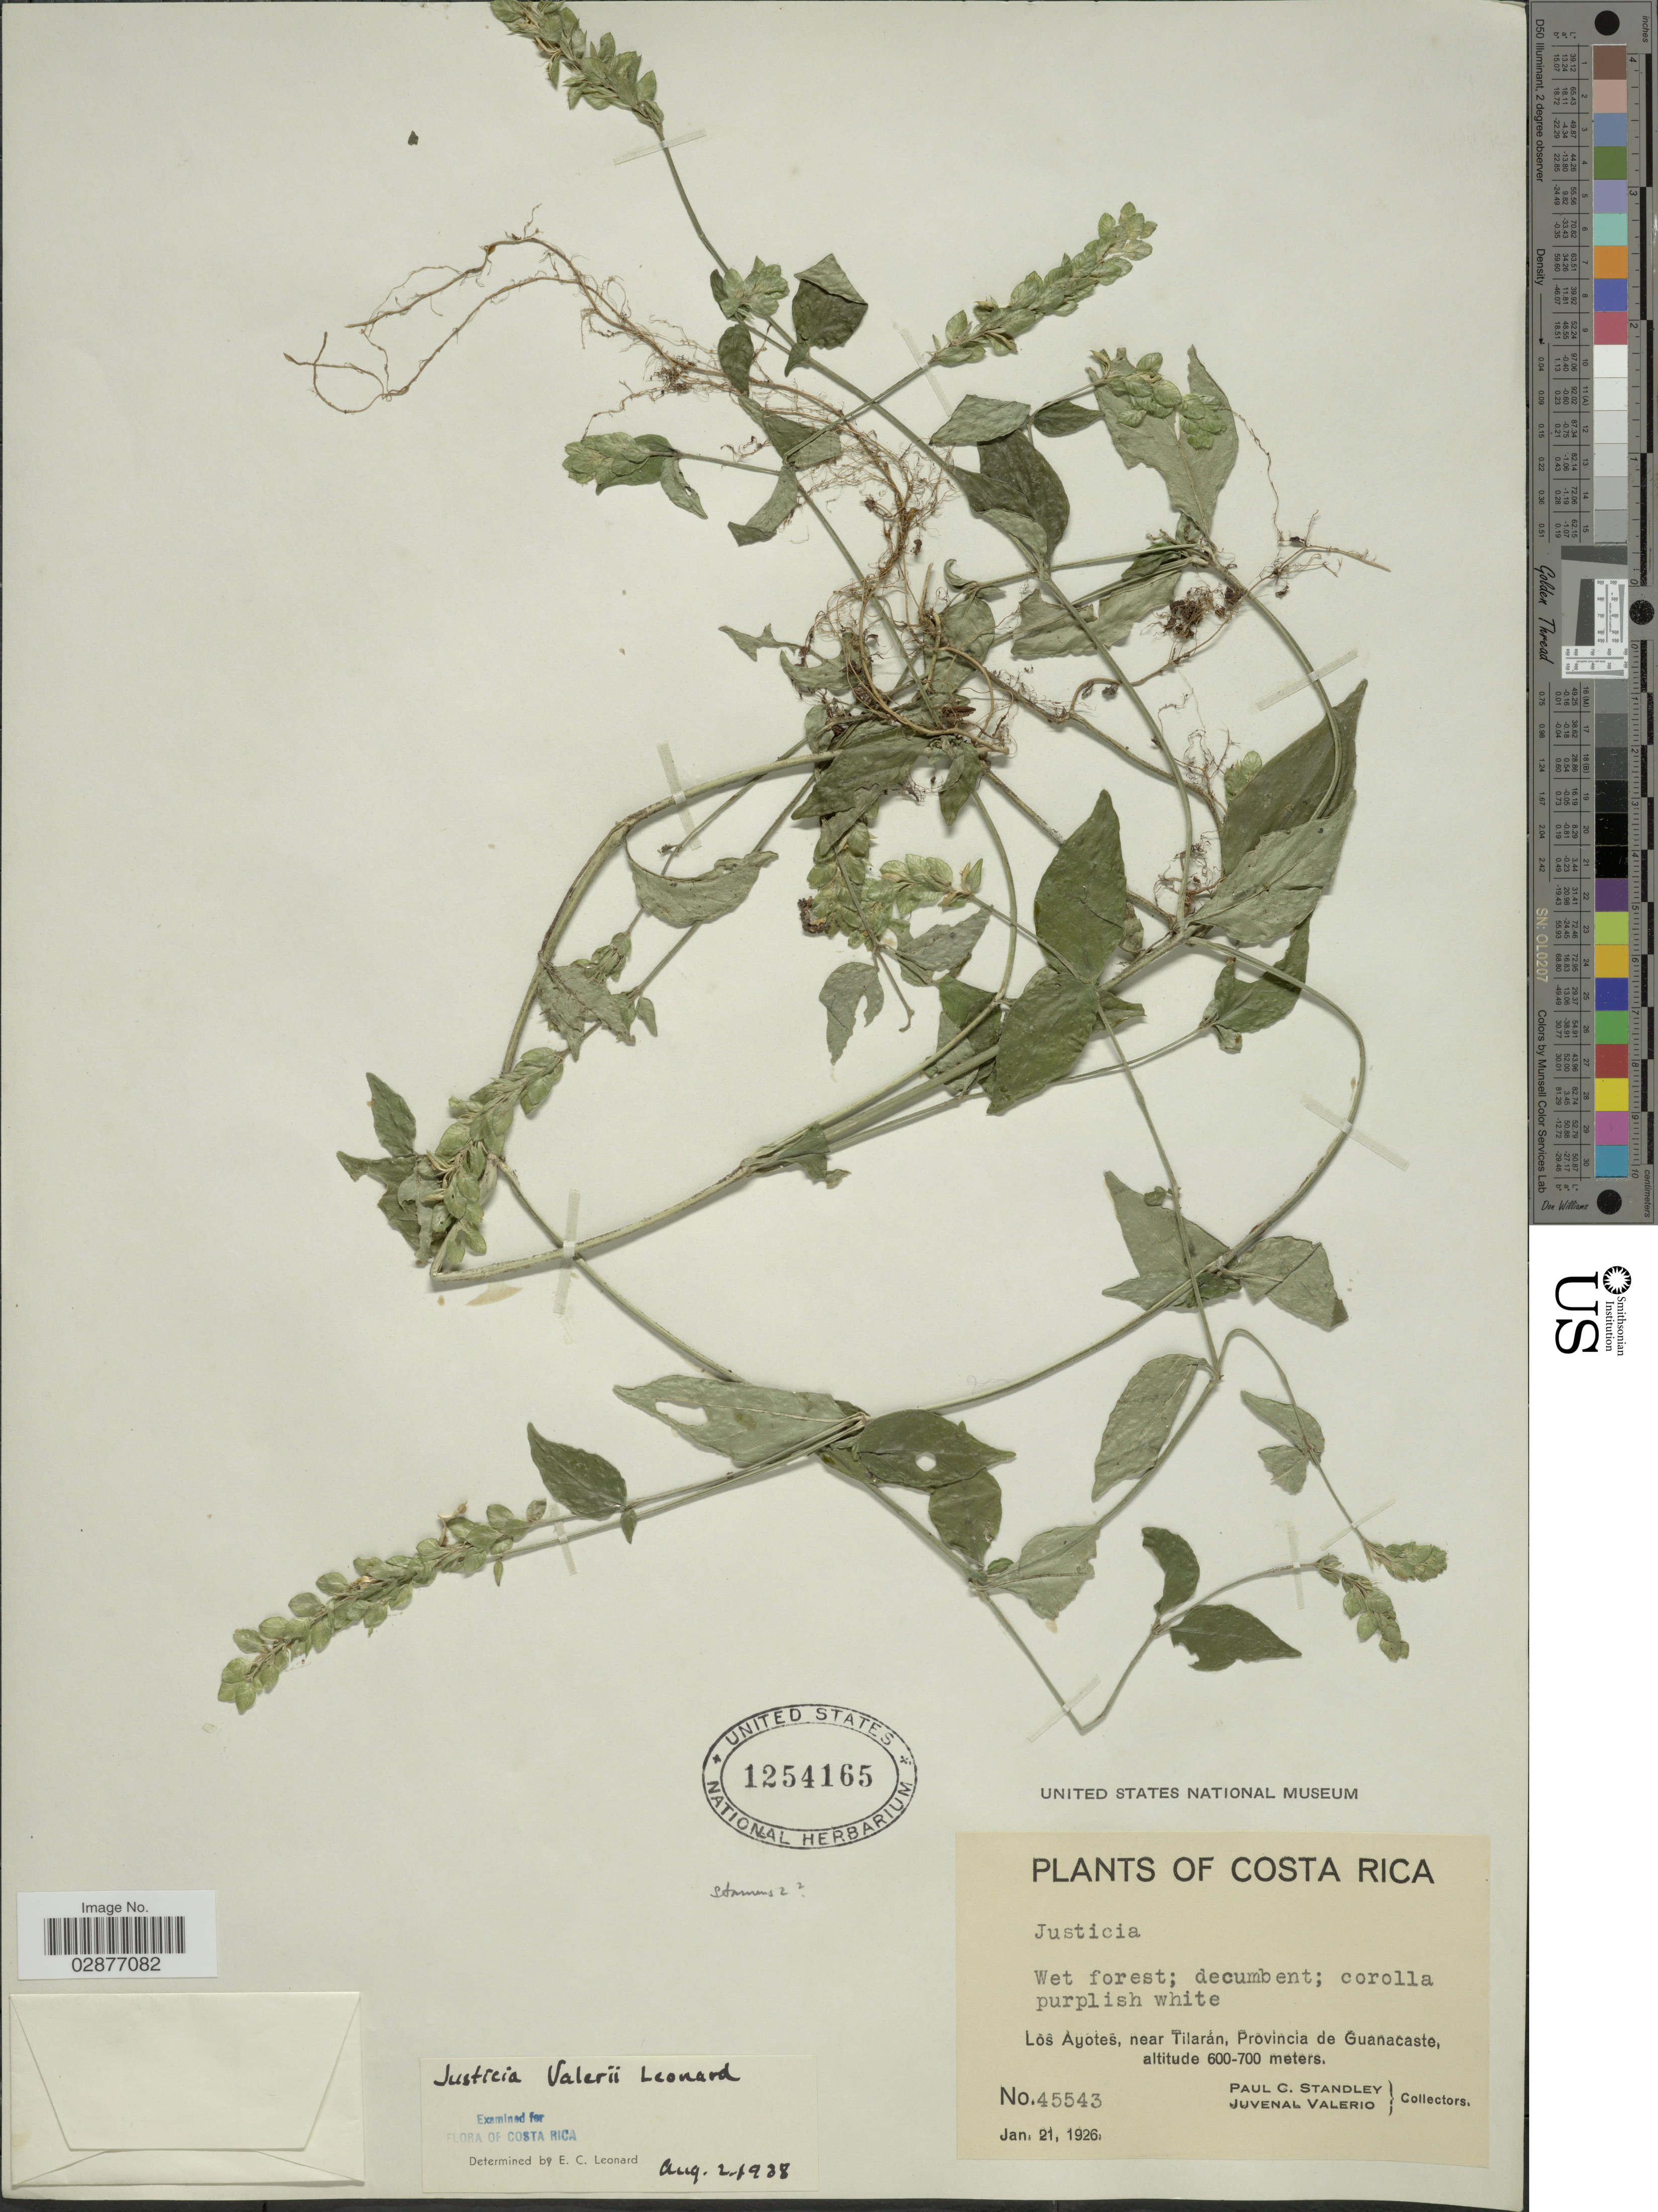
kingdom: Plantae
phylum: Tracheophyta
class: Magnoliopsida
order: Lamiales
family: Acanthaceae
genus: Justicia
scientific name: Justicia valerioi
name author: Leonard in Standl.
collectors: P. C. Standley & J. Valerio R.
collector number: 45543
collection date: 1926-01-21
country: Costa Rica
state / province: Guanacaste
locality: Los Ayotes, near Tilaran.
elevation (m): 600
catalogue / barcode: US 1254165